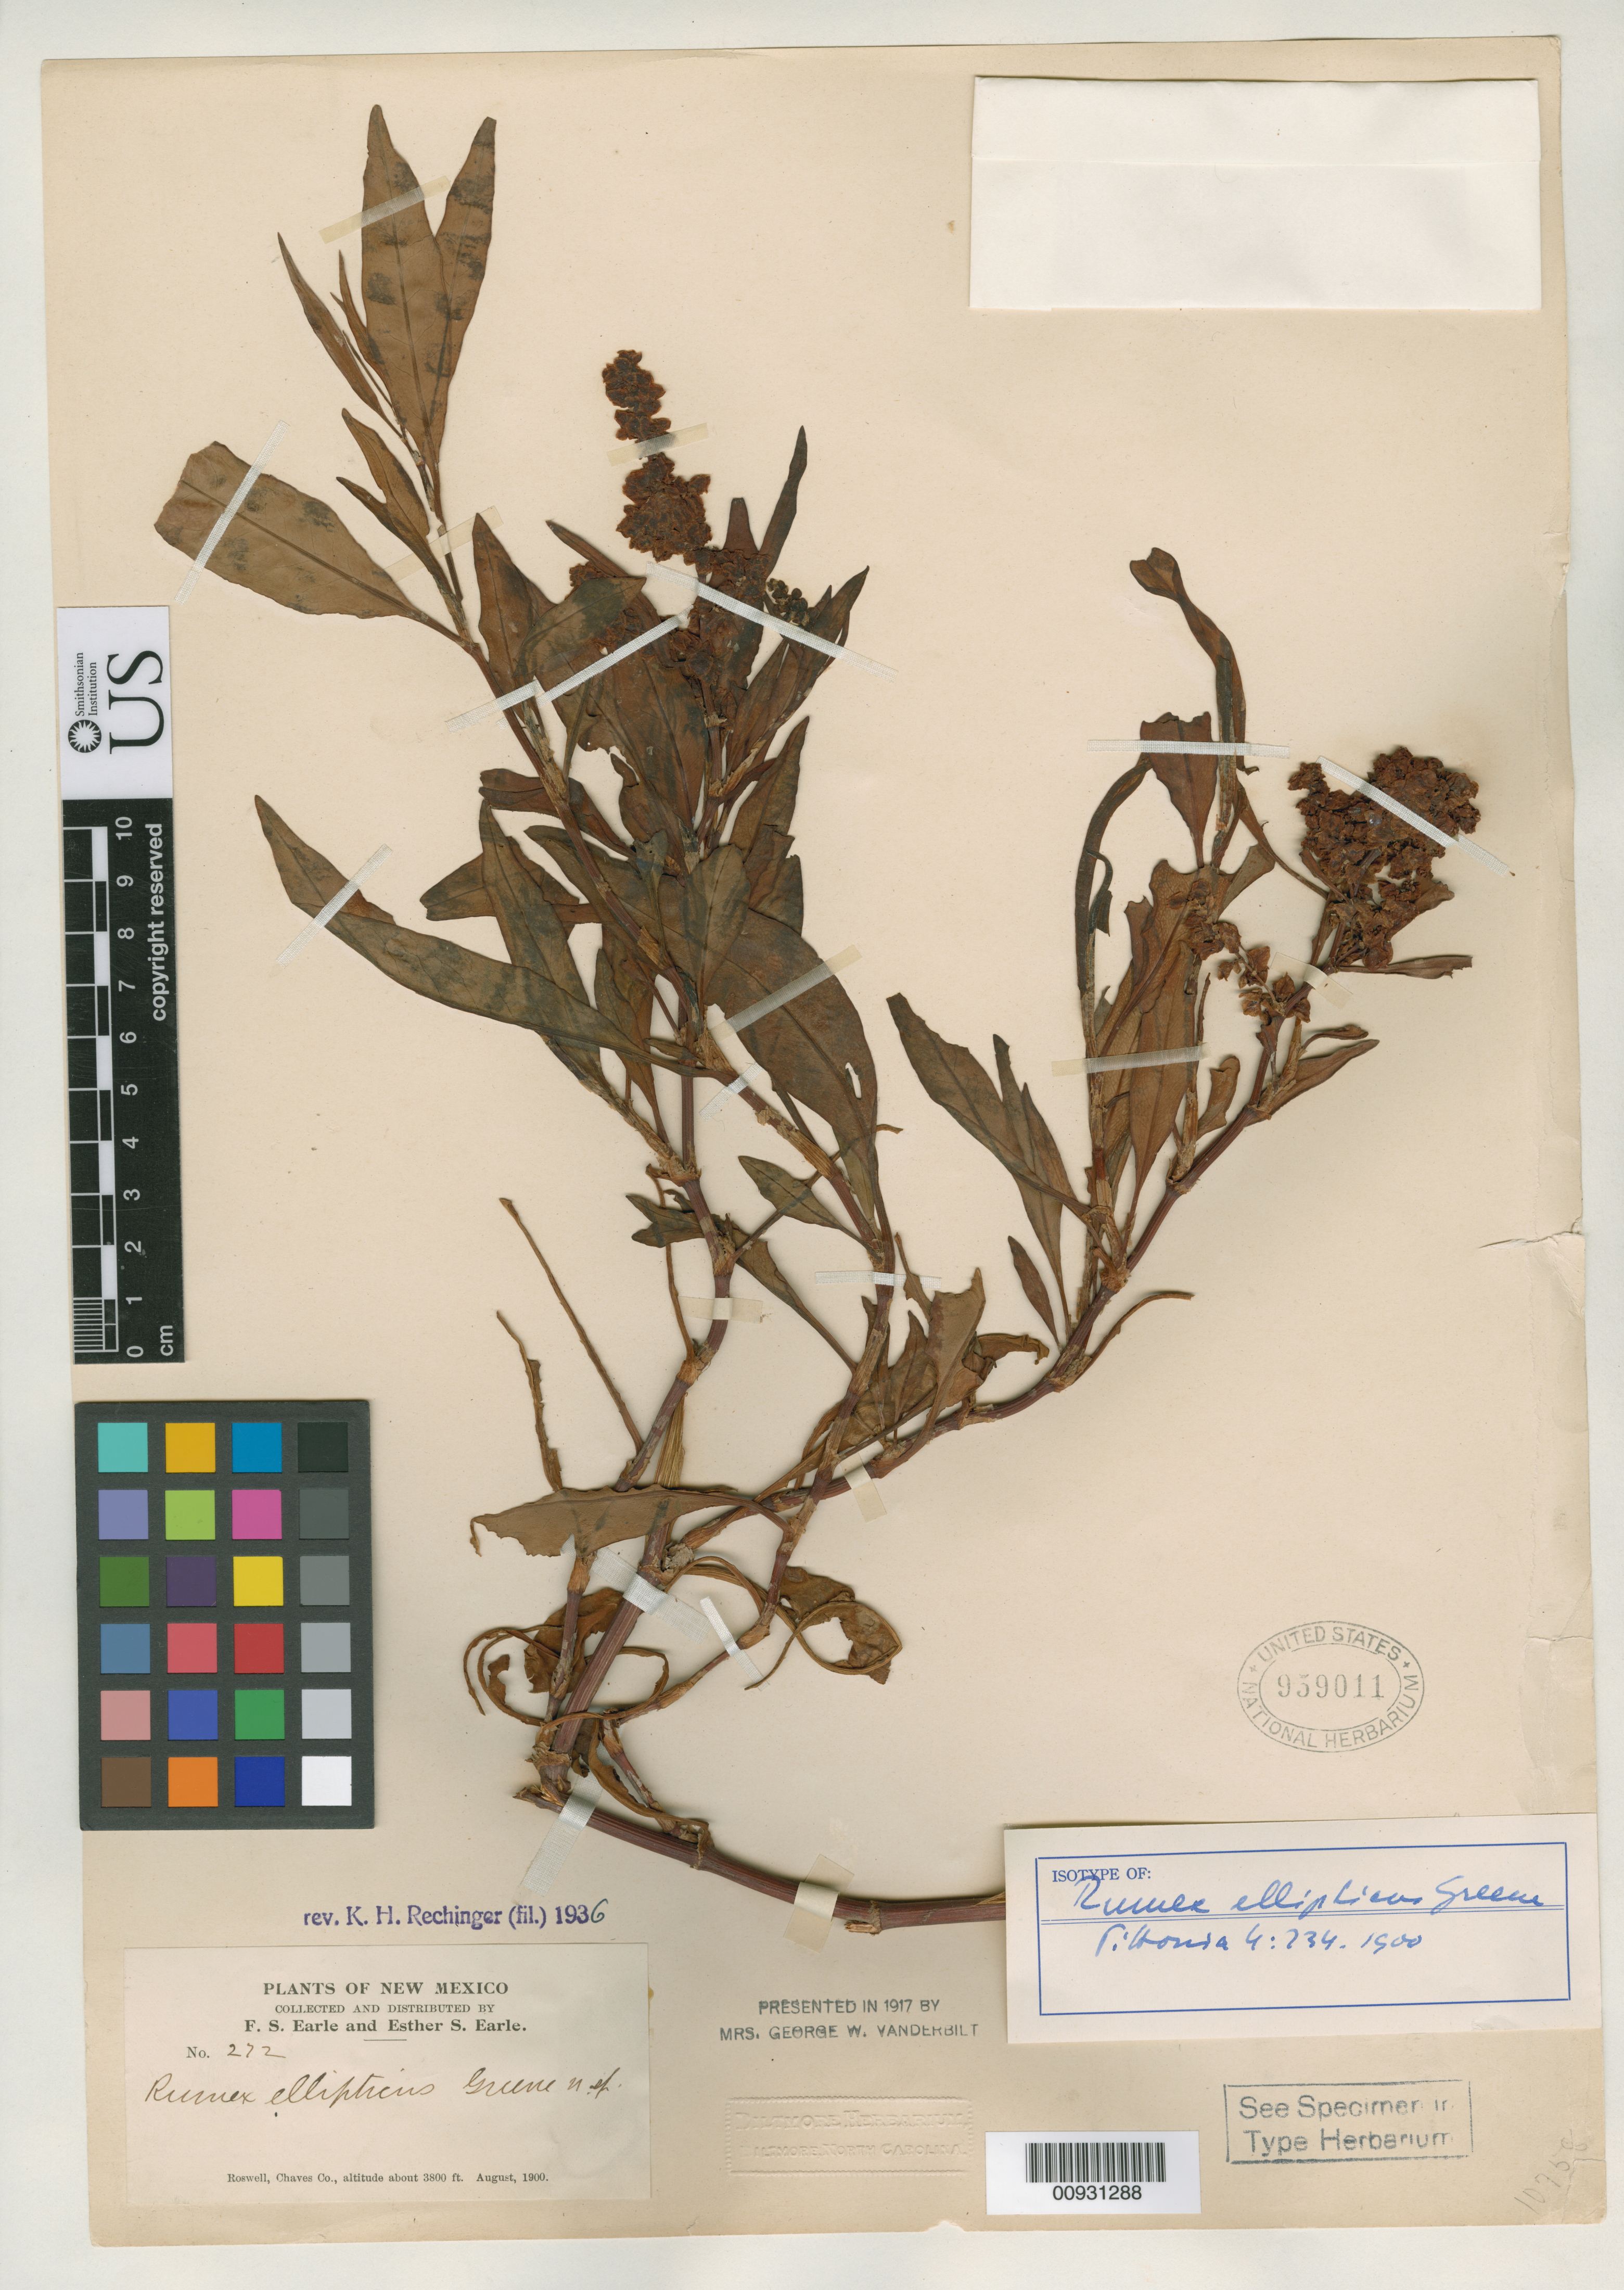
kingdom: Plantae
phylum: Tracheophyta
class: Magnoliopsida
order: Caryophyllales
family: Polygonaceae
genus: Rumex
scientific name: Rumex ellipticus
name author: Greene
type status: Isotype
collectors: F. S. Earle & E. S. Earle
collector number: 272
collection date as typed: Aug 1900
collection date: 1900-08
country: United States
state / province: New Mexico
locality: Chaves Co., Roswell.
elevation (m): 1158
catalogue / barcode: US 959011